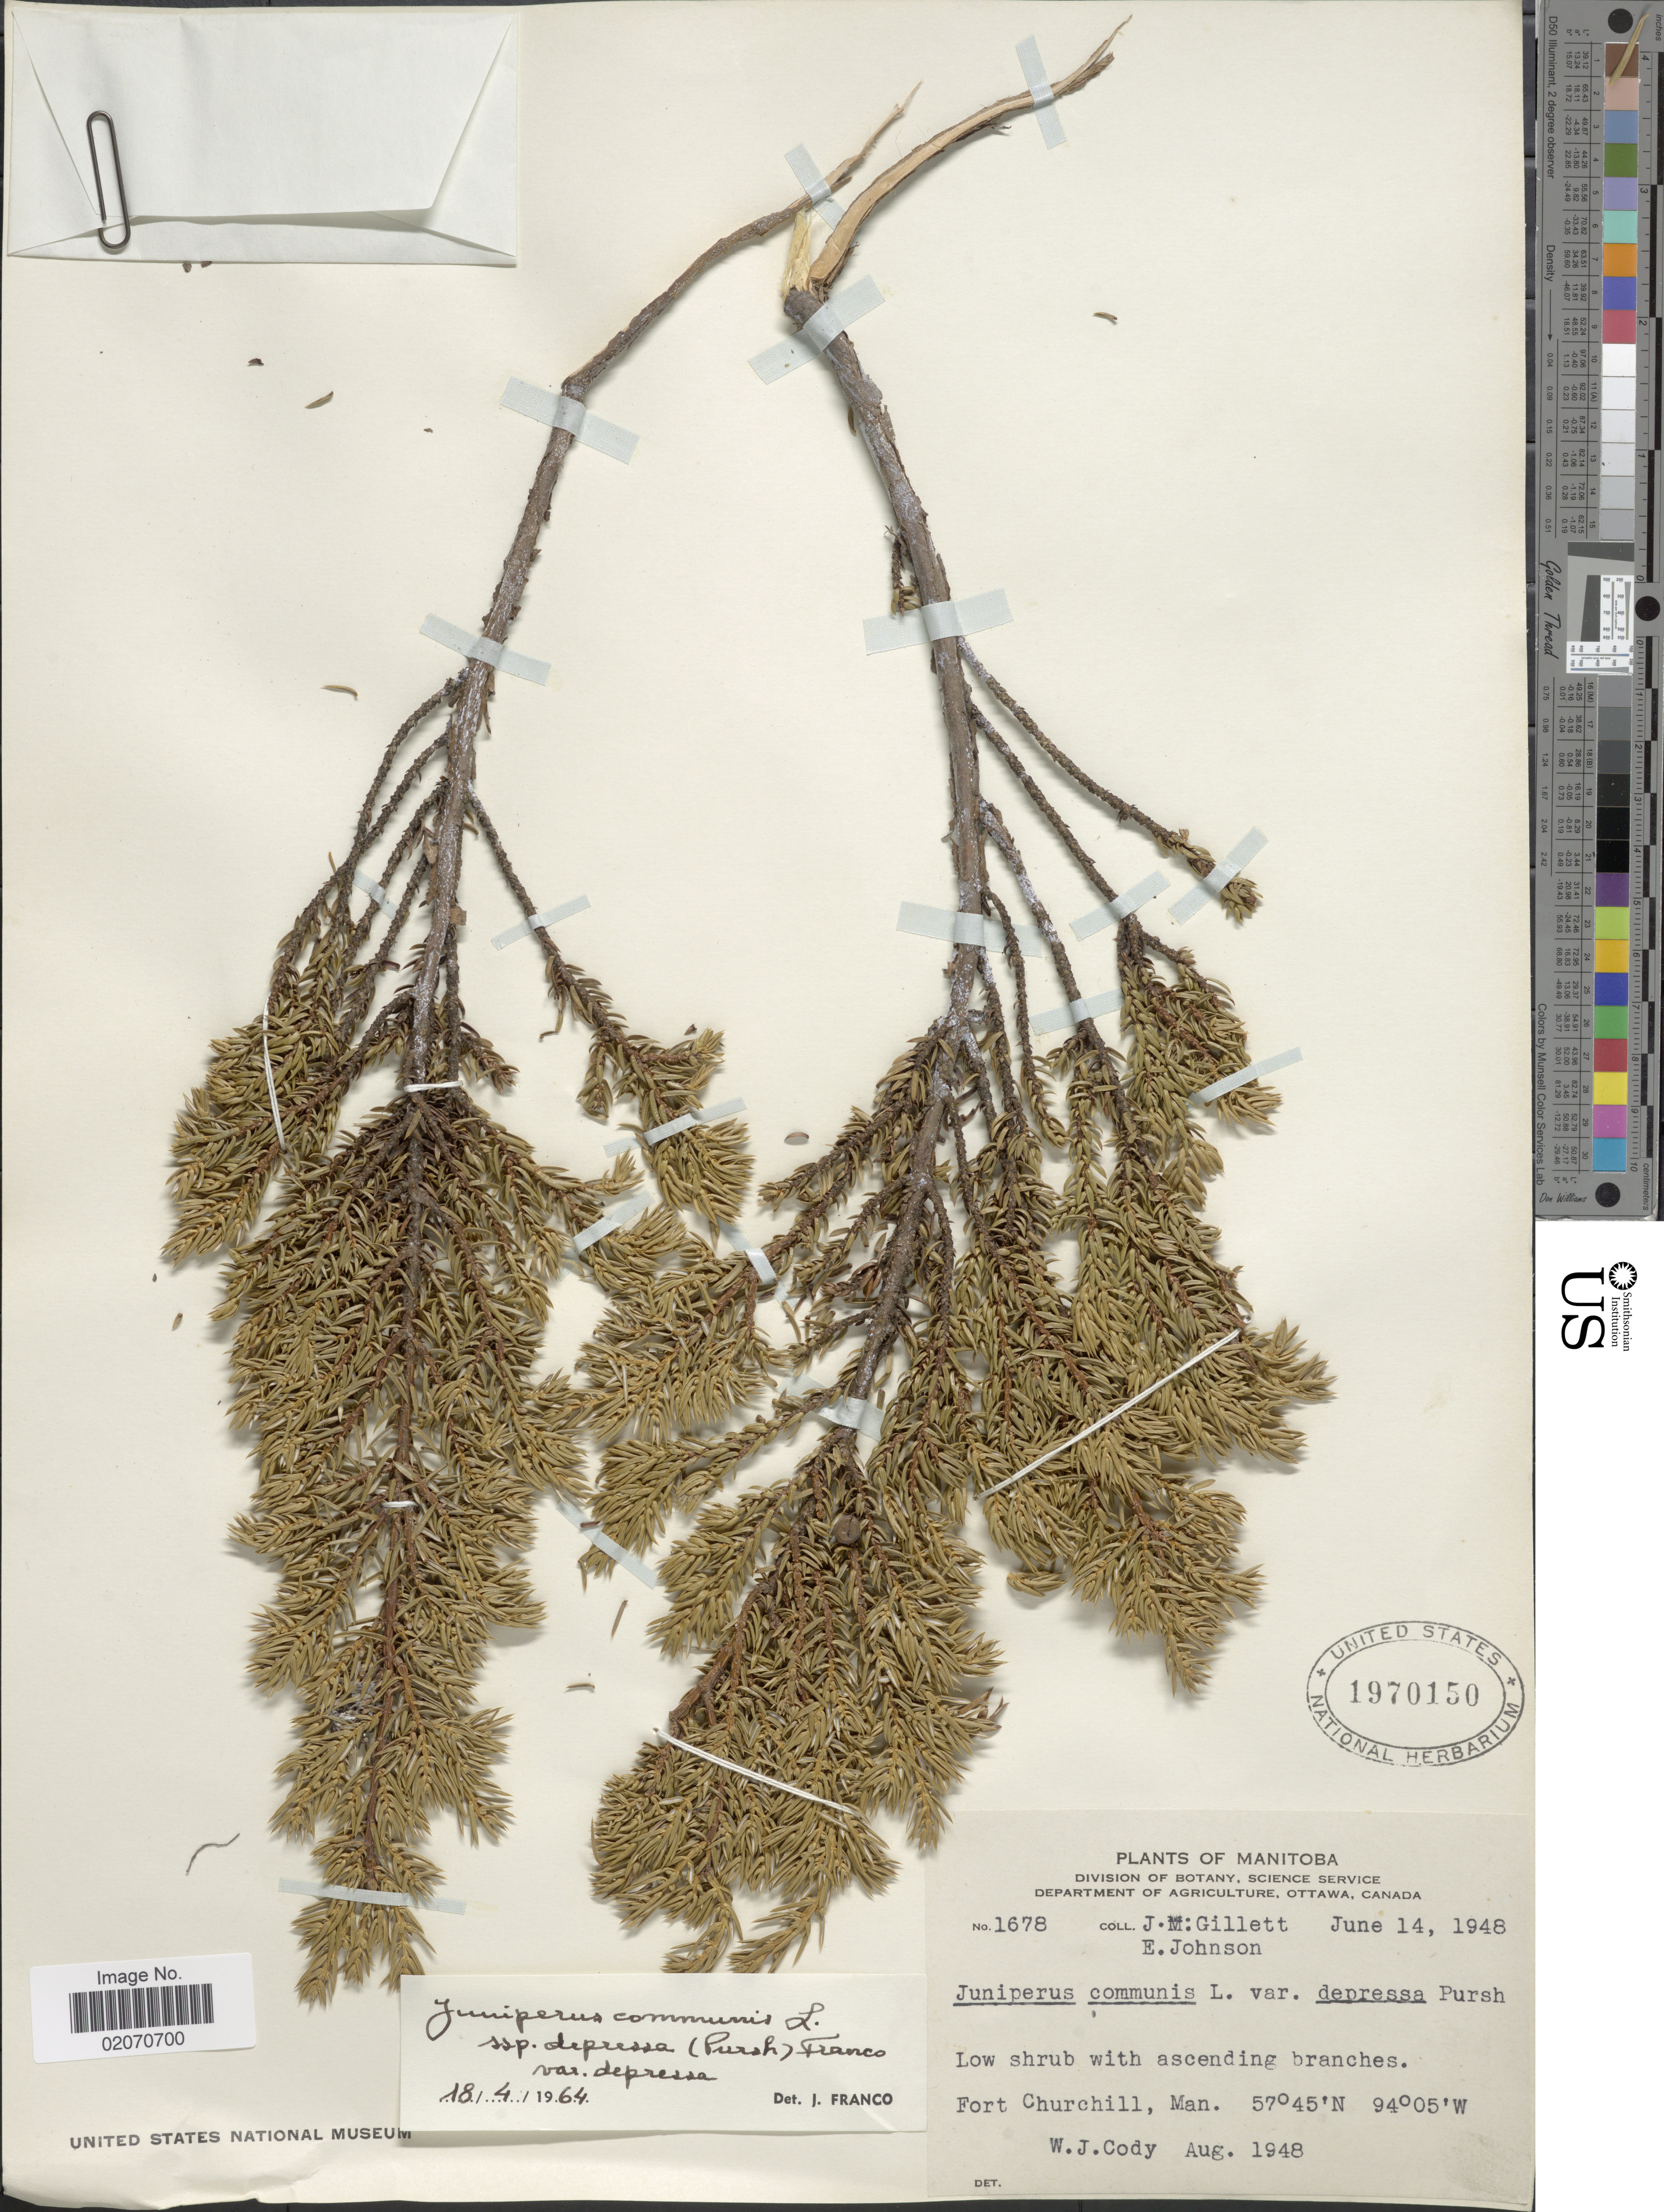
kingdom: Plantae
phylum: Tracheophyta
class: Pinopsida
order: Pinales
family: Cupressaceae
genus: Juniperus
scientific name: Juniperus communis var. depressa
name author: Pursh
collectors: J. M. Gillett & E. Johnson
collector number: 1678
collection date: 1948-06-14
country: Canada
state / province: Manitoba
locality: Fort Churchill, Man.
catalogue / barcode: US 1970150